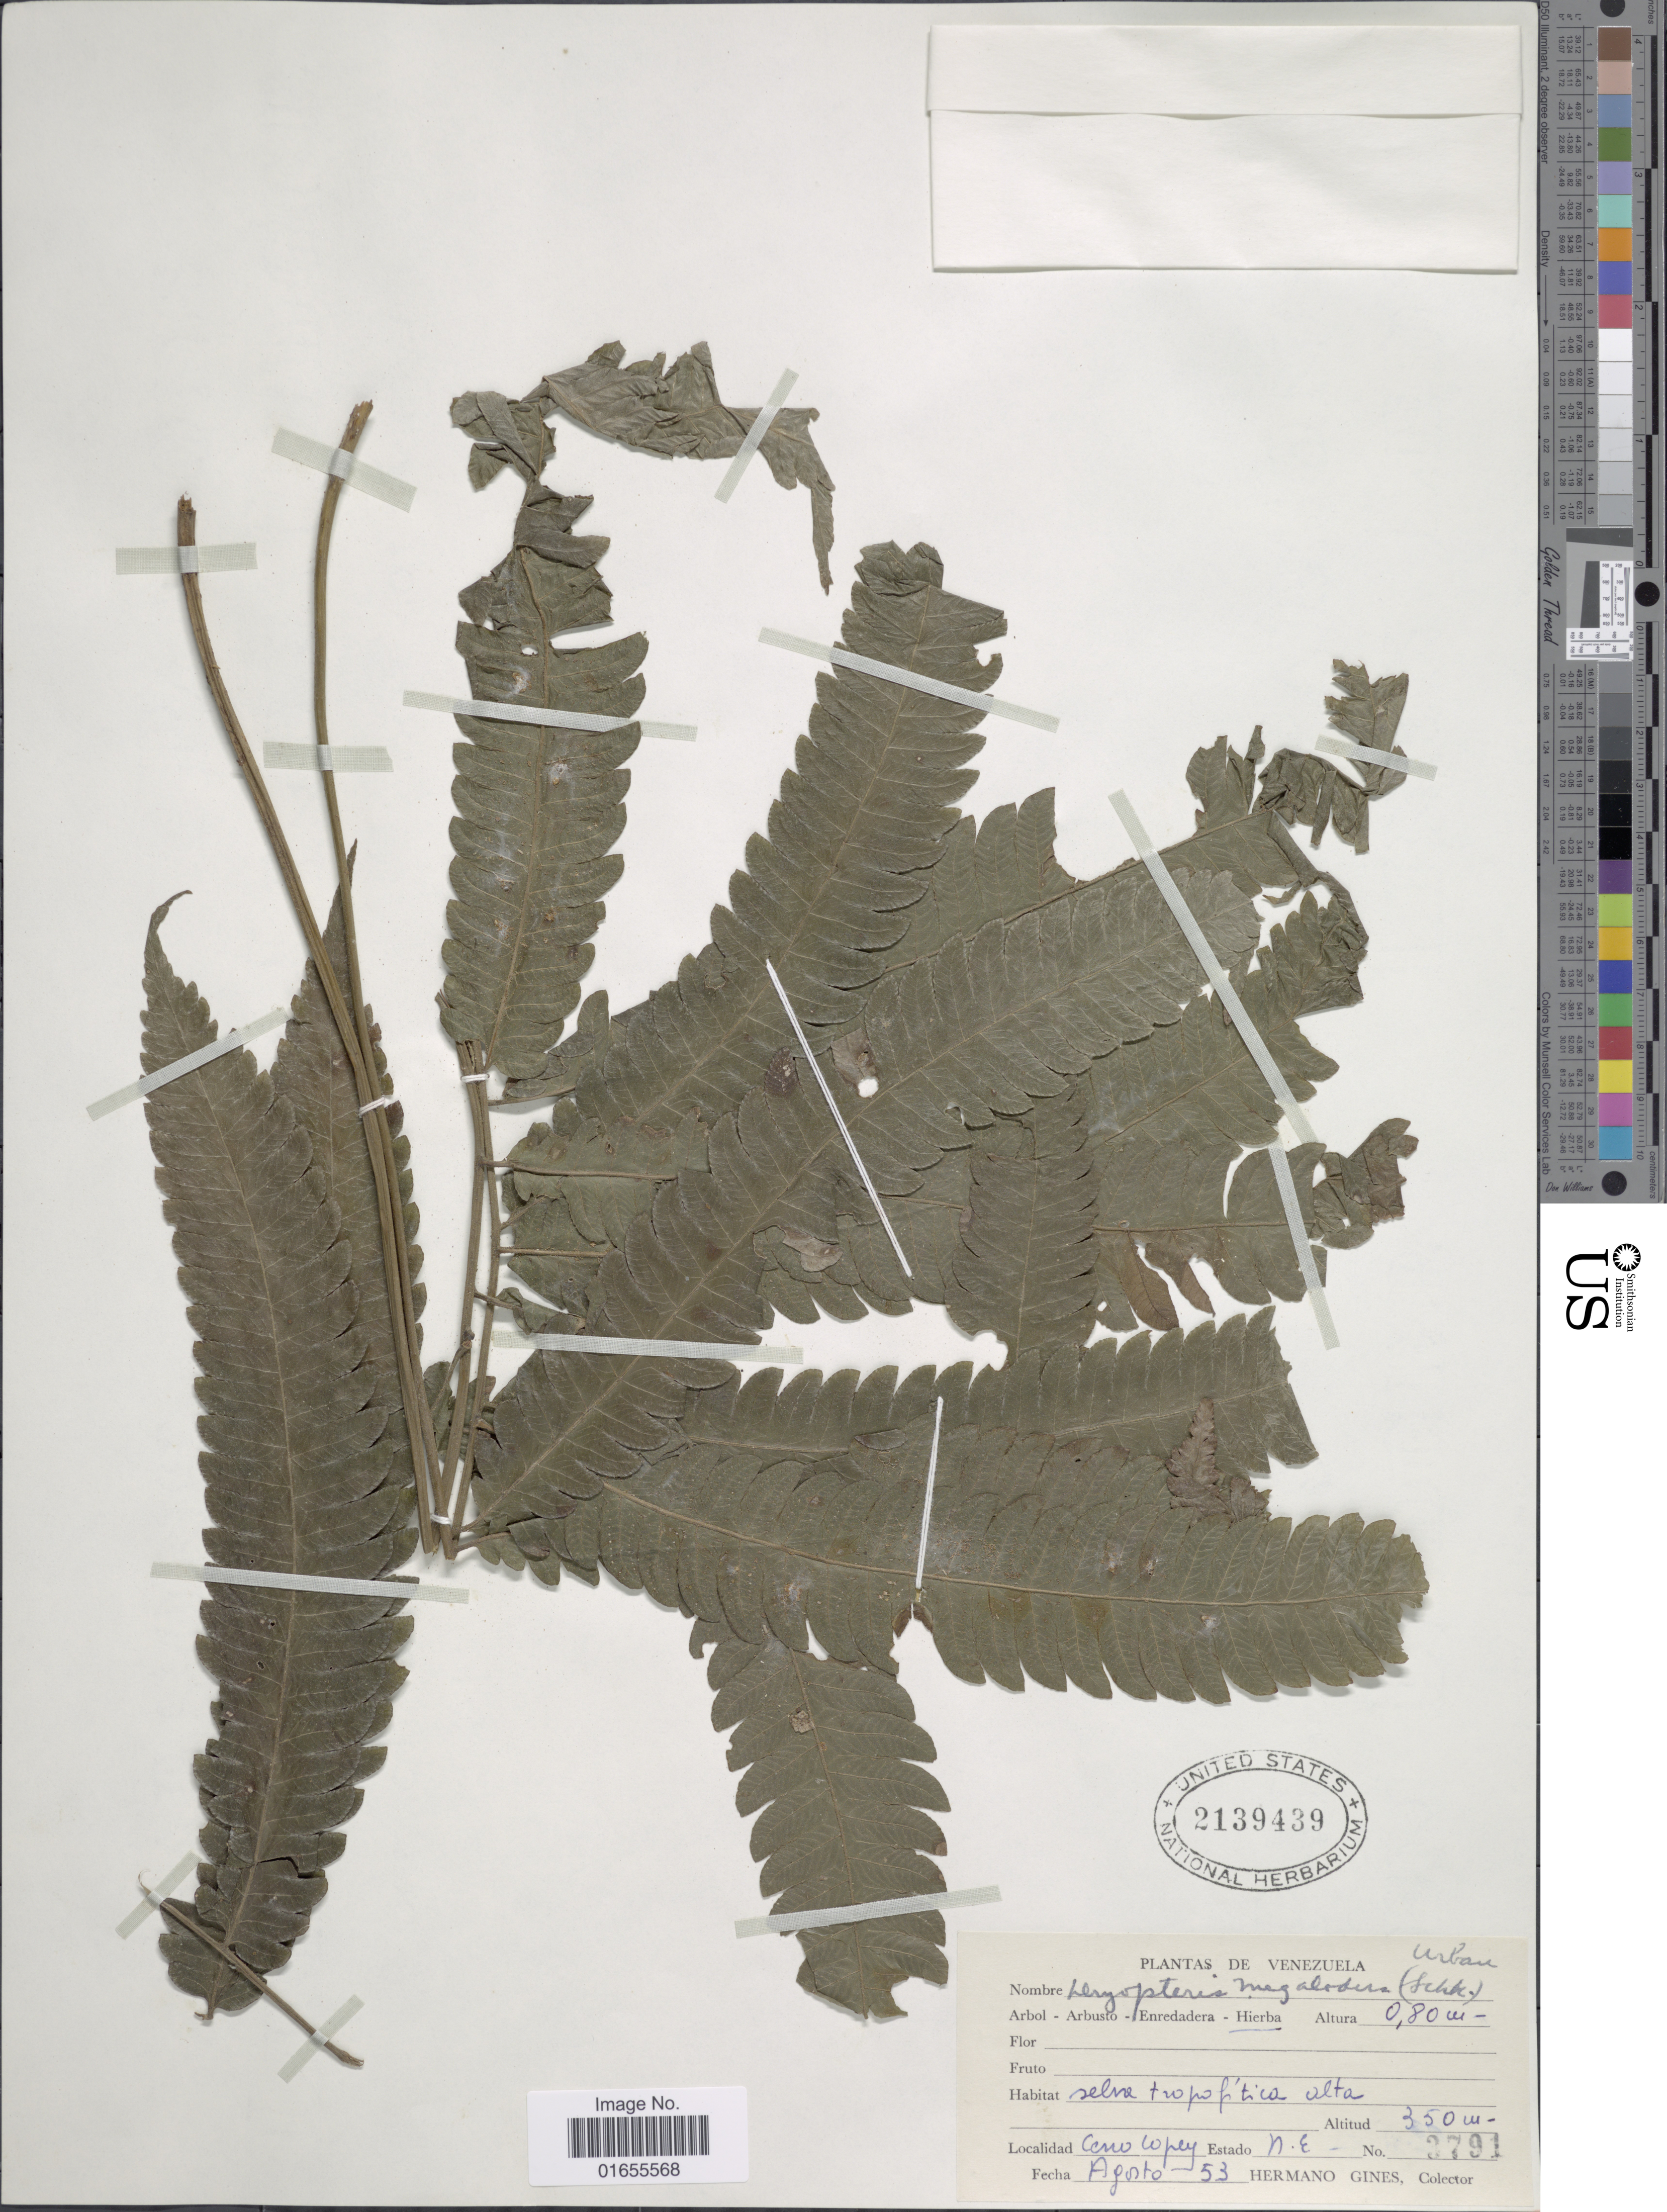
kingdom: Plantae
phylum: Tracheophyta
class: Polypodiopsida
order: Polypodiales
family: Thelypteridaceae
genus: Goniopteris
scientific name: Goniopteris pennata (Poir.) comb. nov., ined 2015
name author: (Poir.)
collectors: Bro. Gines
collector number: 3791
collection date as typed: Transcribed d/m/y: /8/53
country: Venezuela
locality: Ceno Copey, N. E.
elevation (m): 350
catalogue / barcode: US 2139439